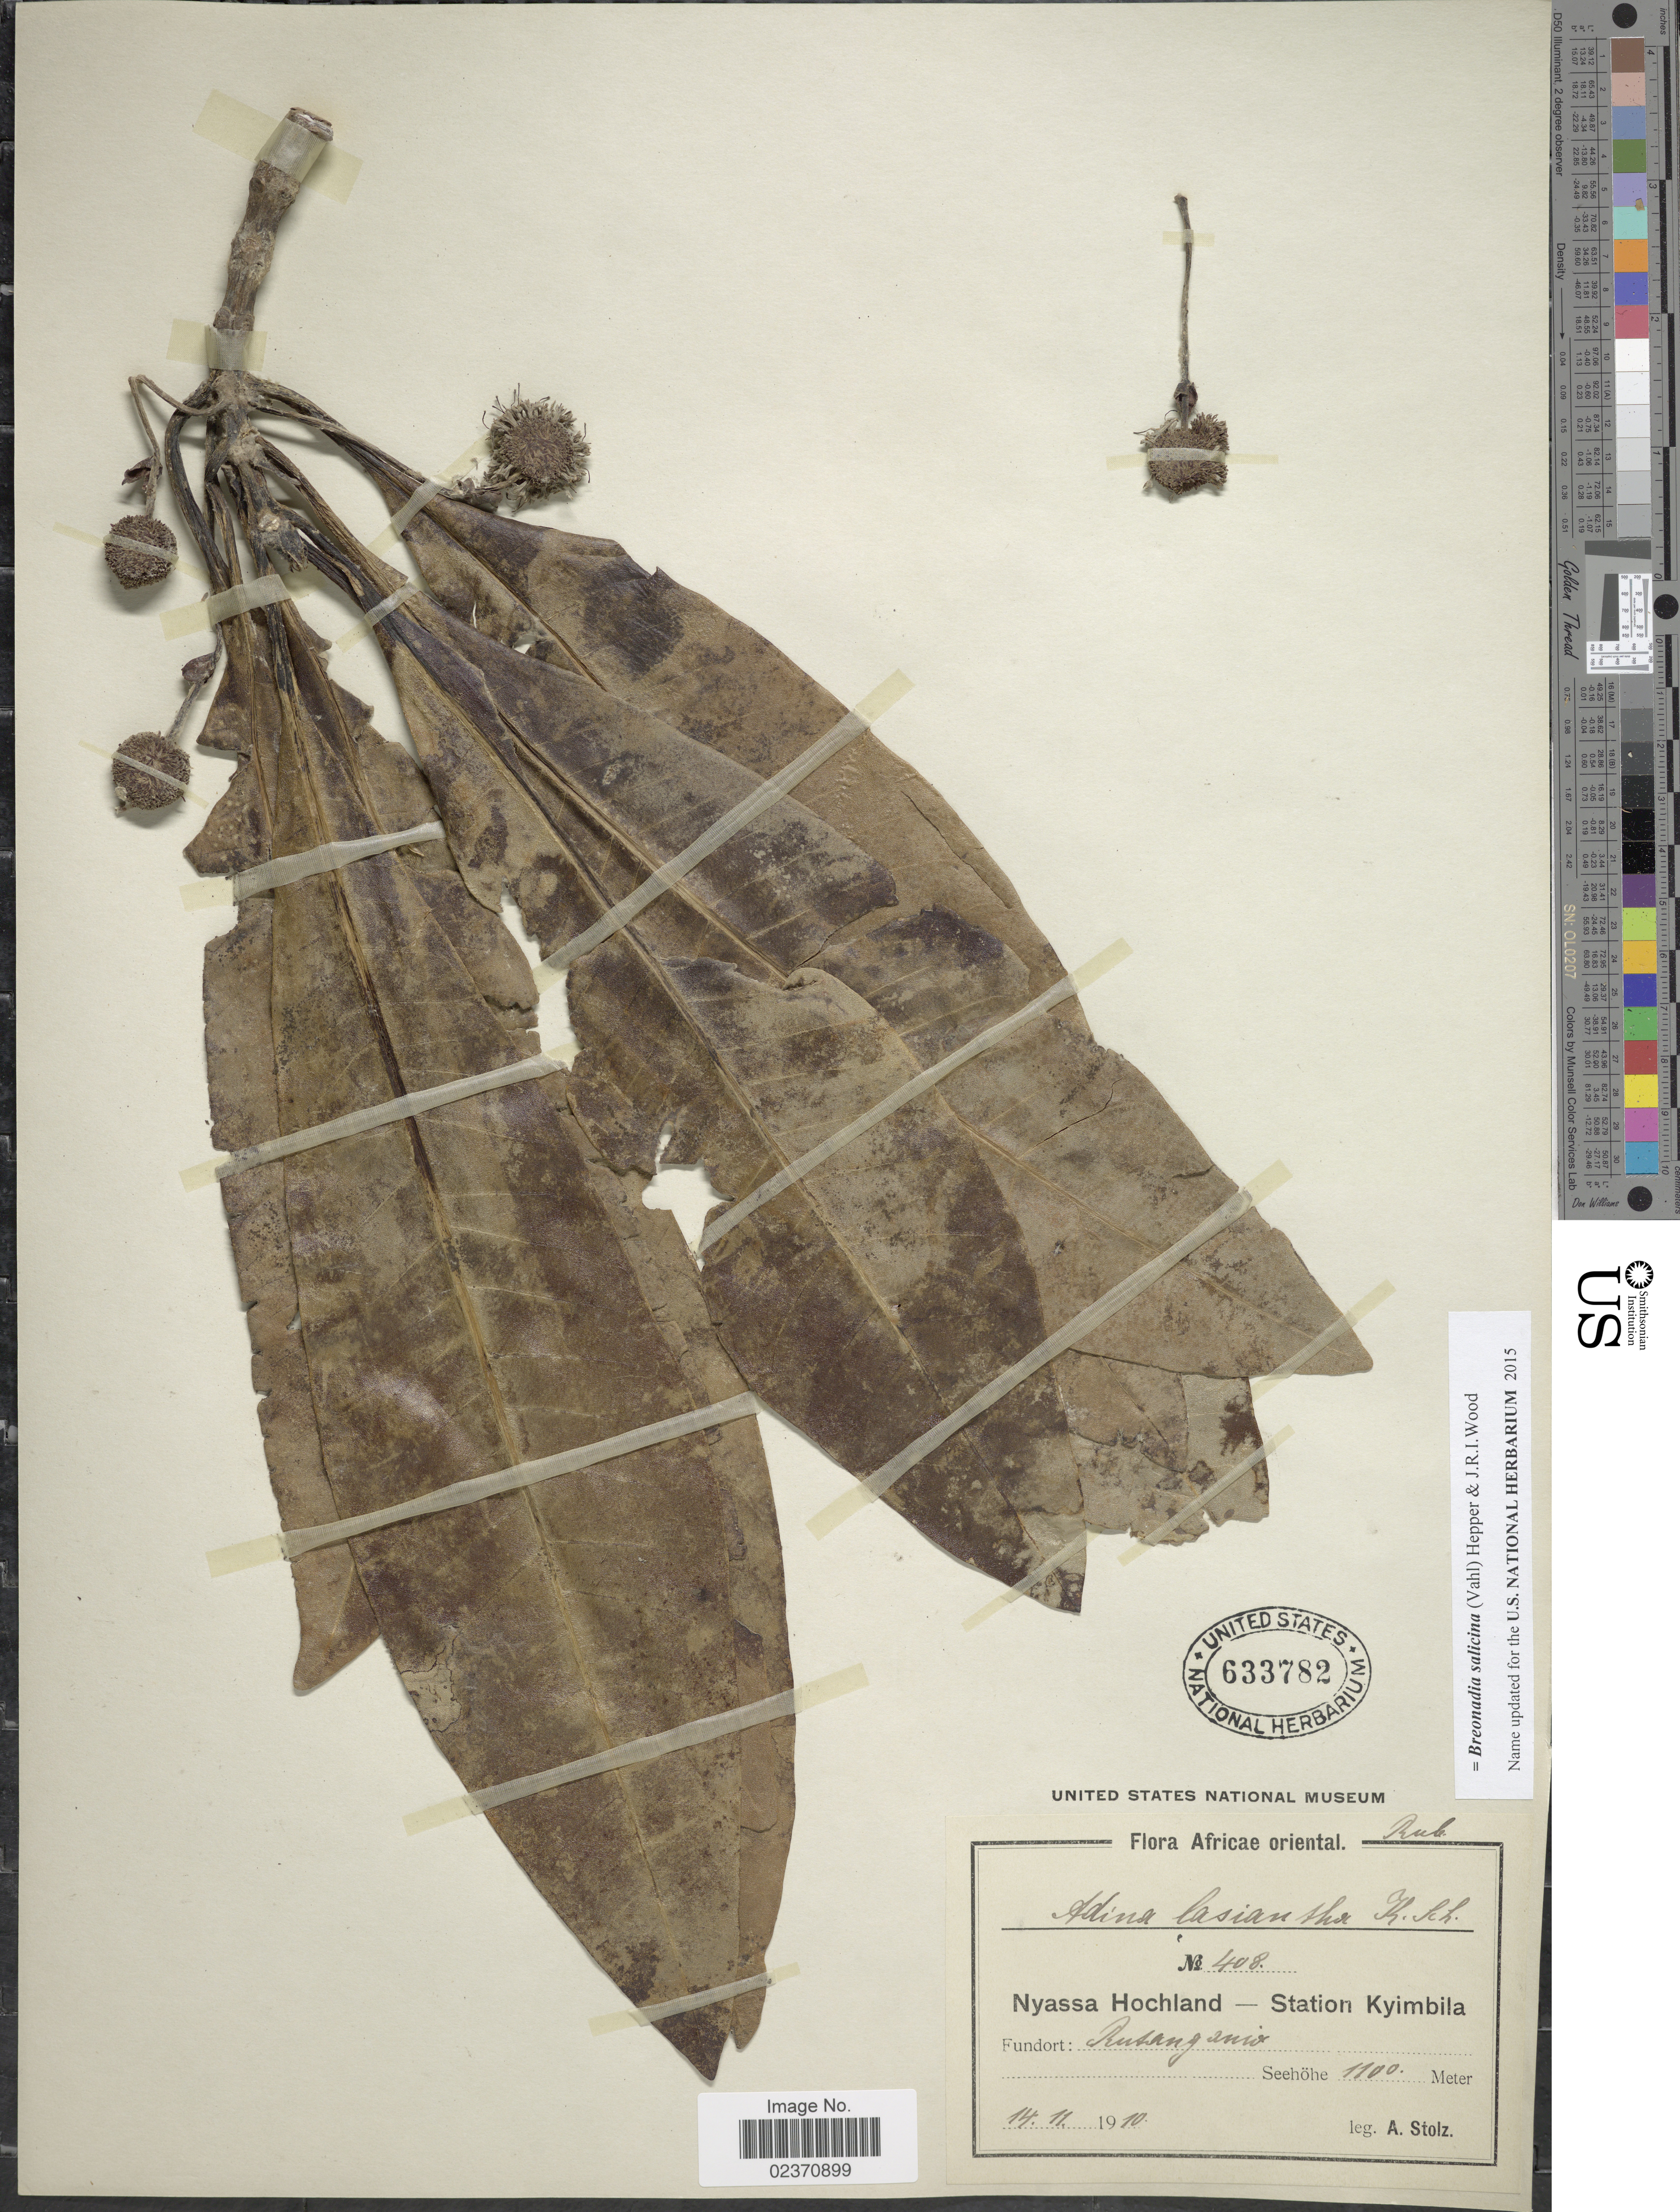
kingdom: Plantae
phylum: Tracheophyta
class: Magnoliopsida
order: Gentianales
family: Rubiaceae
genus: Breonadia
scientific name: Breonadia salicinia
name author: (Vahl) Hepper & J.R.I. Wood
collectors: A. Stolz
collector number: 408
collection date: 1910-11-14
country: Tanzania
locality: Africae oriental, Nyassa Hochland-Station Kyimbila, Fundort: Rutenganio.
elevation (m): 1100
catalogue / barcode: US 633782